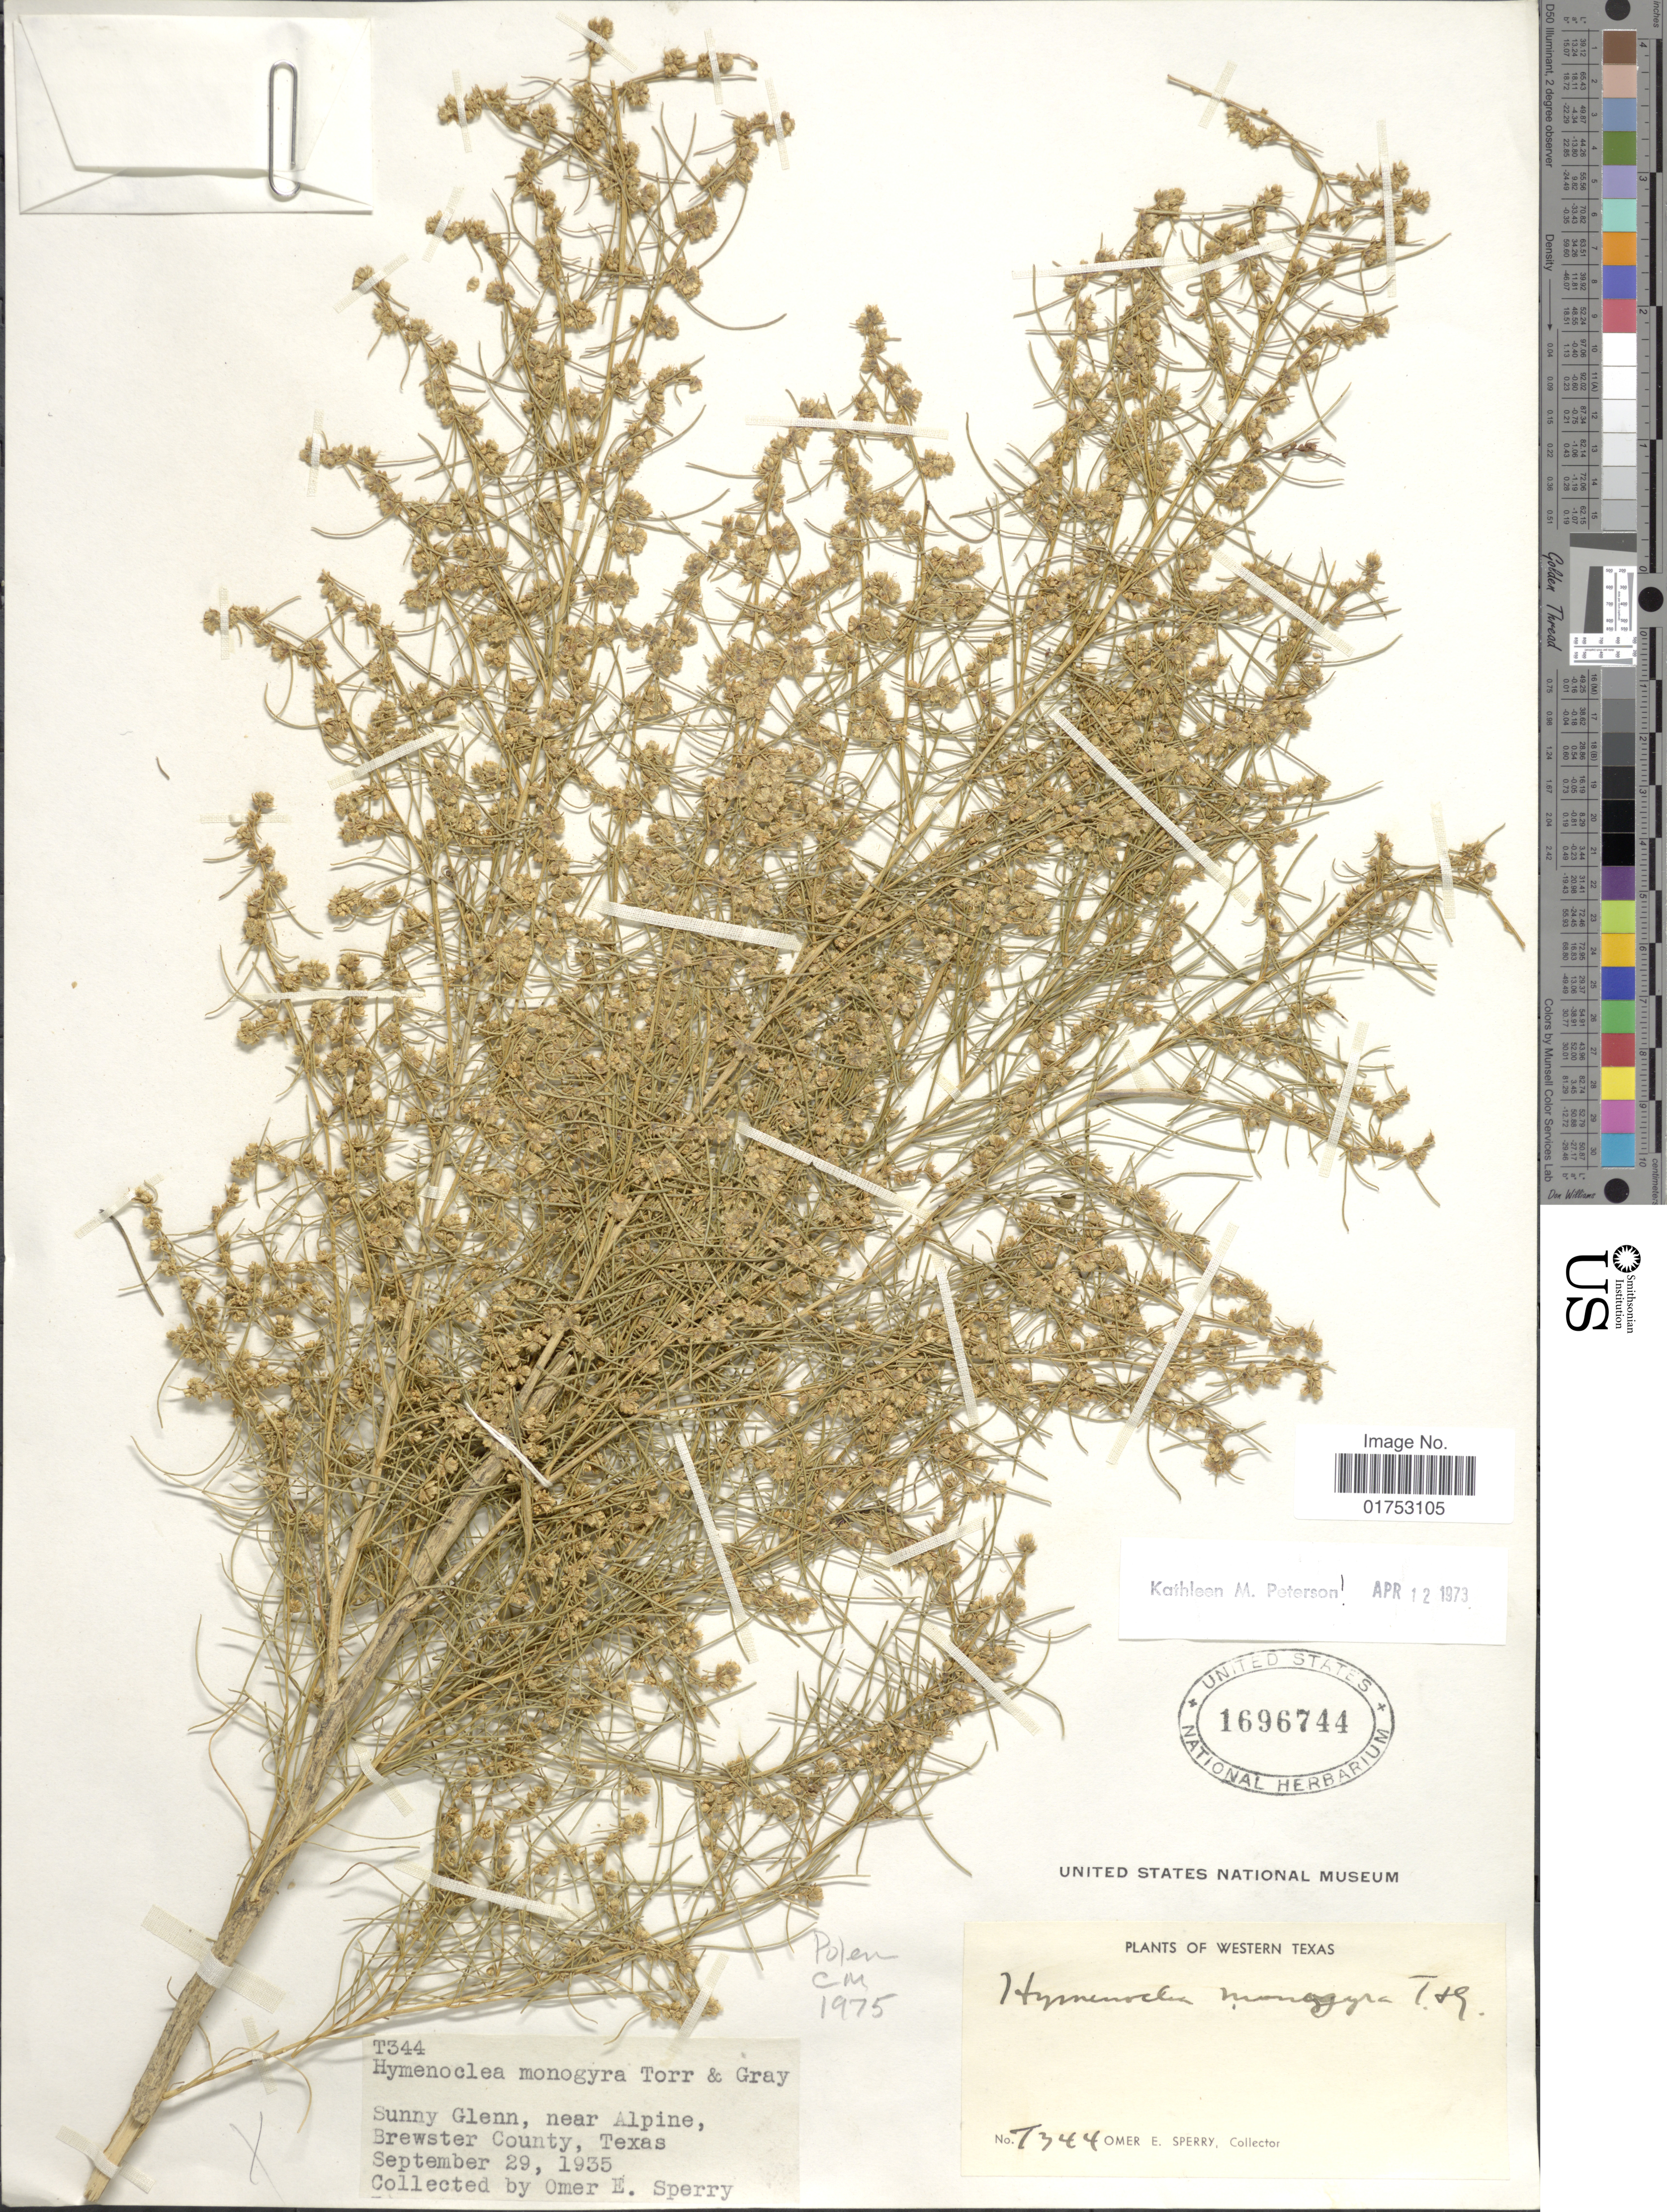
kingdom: Plantae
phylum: Tracheophyta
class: Magnoliopsida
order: Asterales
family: Asteraceae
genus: Hymenoclea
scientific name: Hymenoclea monogyra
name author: Torr. & A. Gray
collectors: O. E. Sperry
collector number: T344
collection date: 1935-09-29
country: United States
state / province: Texas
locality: Western Texas, Sunny Glenn, near Alpine, Brewster County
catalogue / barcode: US 1696744